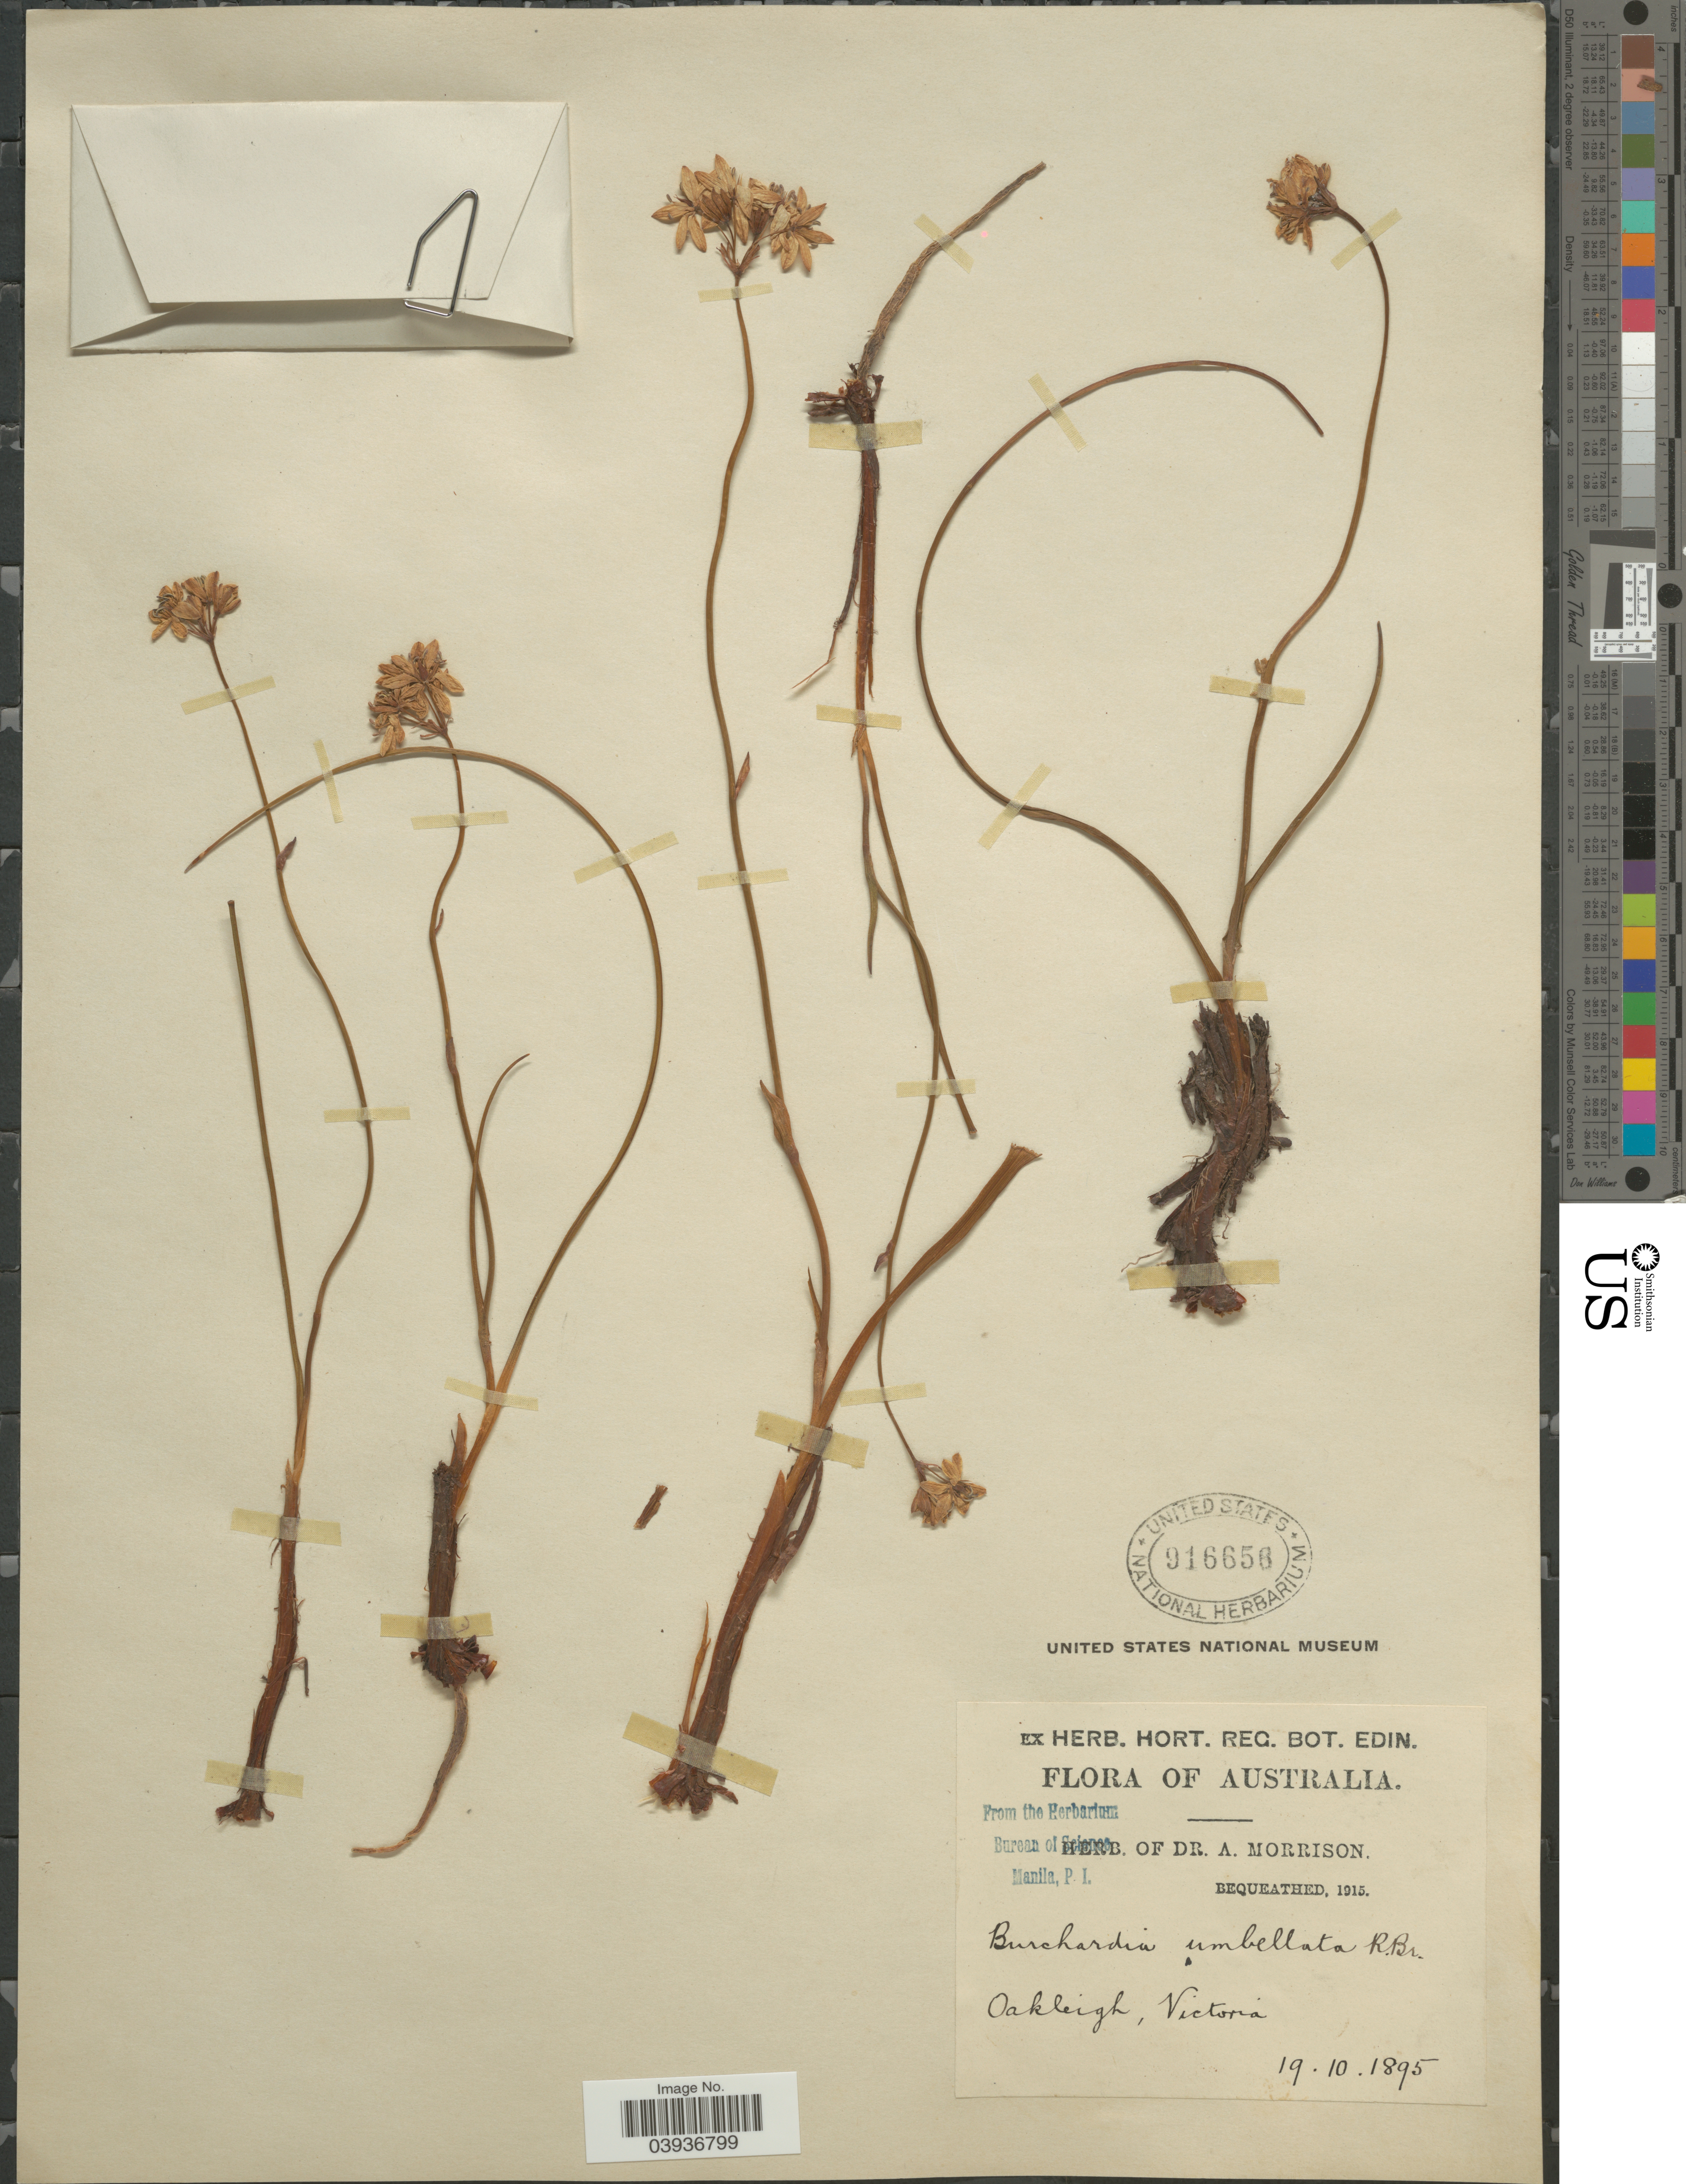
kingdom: Plantae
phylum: Tracheophyta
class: Liliopsida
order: Liliales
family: Colchicaceae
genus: Burchardia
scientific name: Burchardia umbellata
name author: R. Br.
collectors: ex herb. Dr. A. Morrison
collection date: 1895-10-19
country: Australia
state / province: Victoria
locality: Oakleigh, Victoria.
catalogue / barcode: US 916656